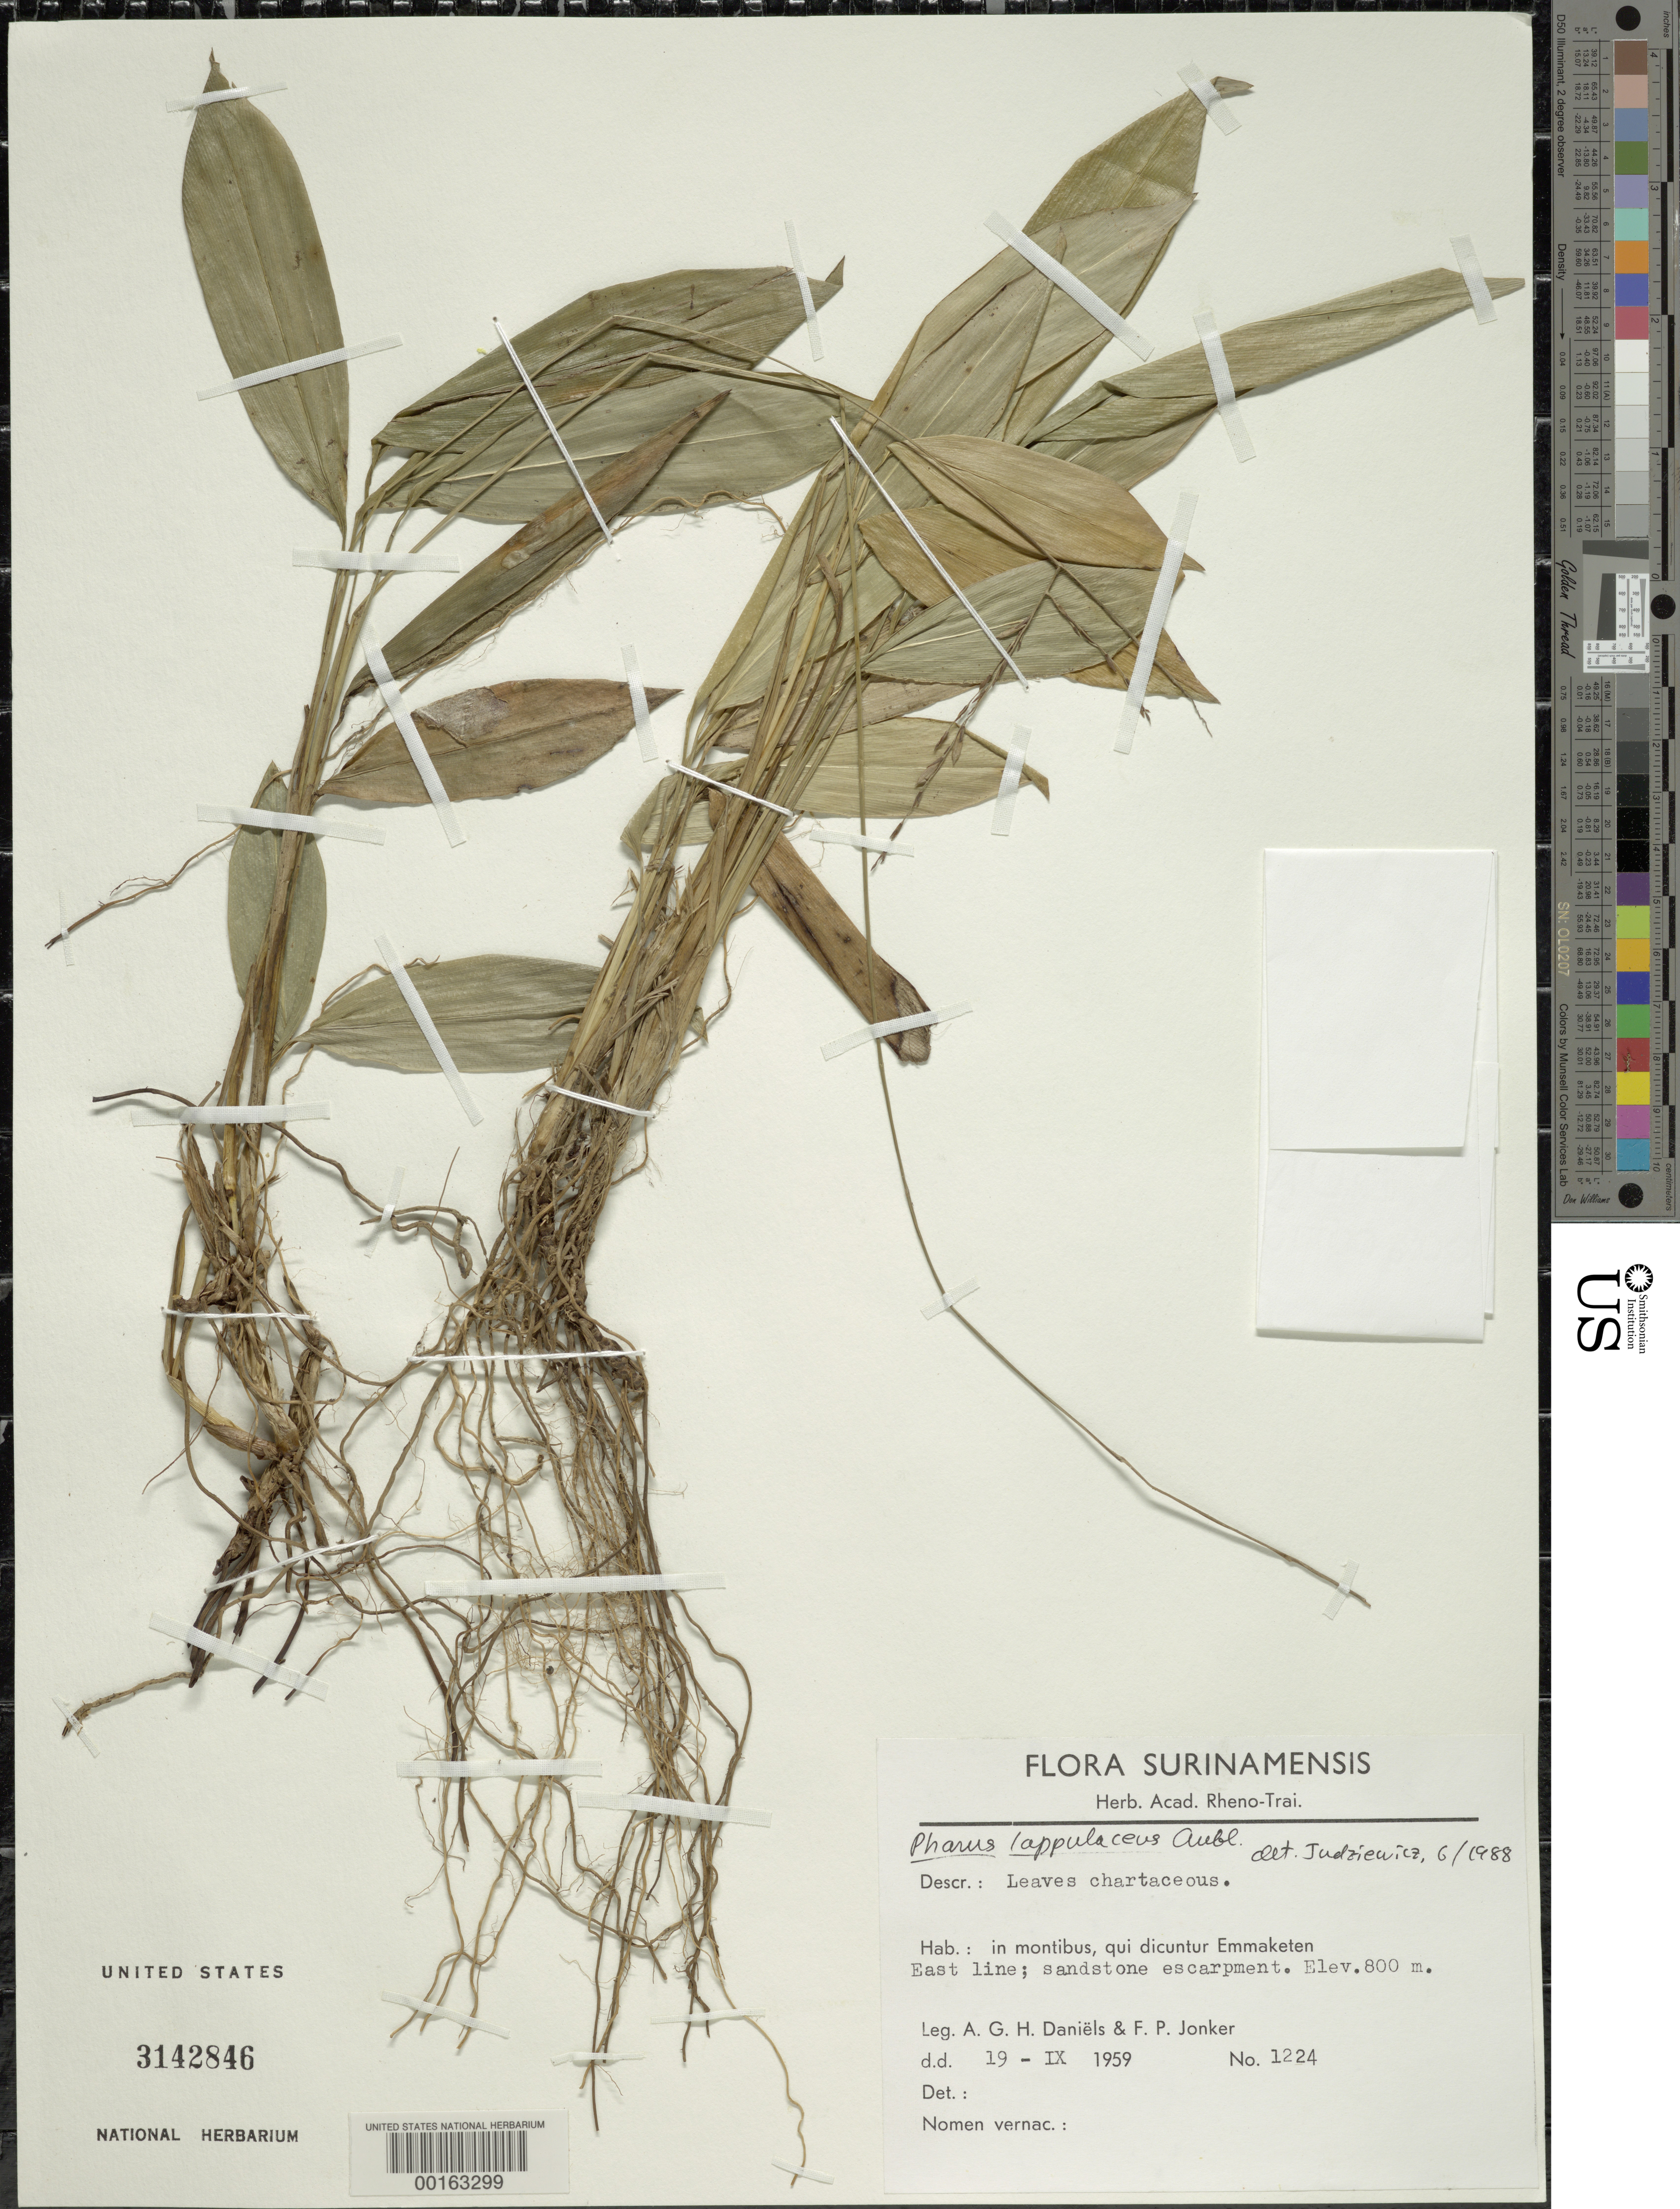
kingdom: Plantae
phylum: Tracheophyta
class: Liliopsida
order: Poales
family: Poaceae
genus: Pharus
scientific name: Pharus lappulaceus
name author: Aubl.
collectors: A. Daniëls & F. P. Jonker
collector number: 1224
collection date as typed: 19 Sep 1959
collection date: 1959-09-19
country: Suriname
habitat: Sandstone excarpment, east line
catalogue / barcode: US 3142846